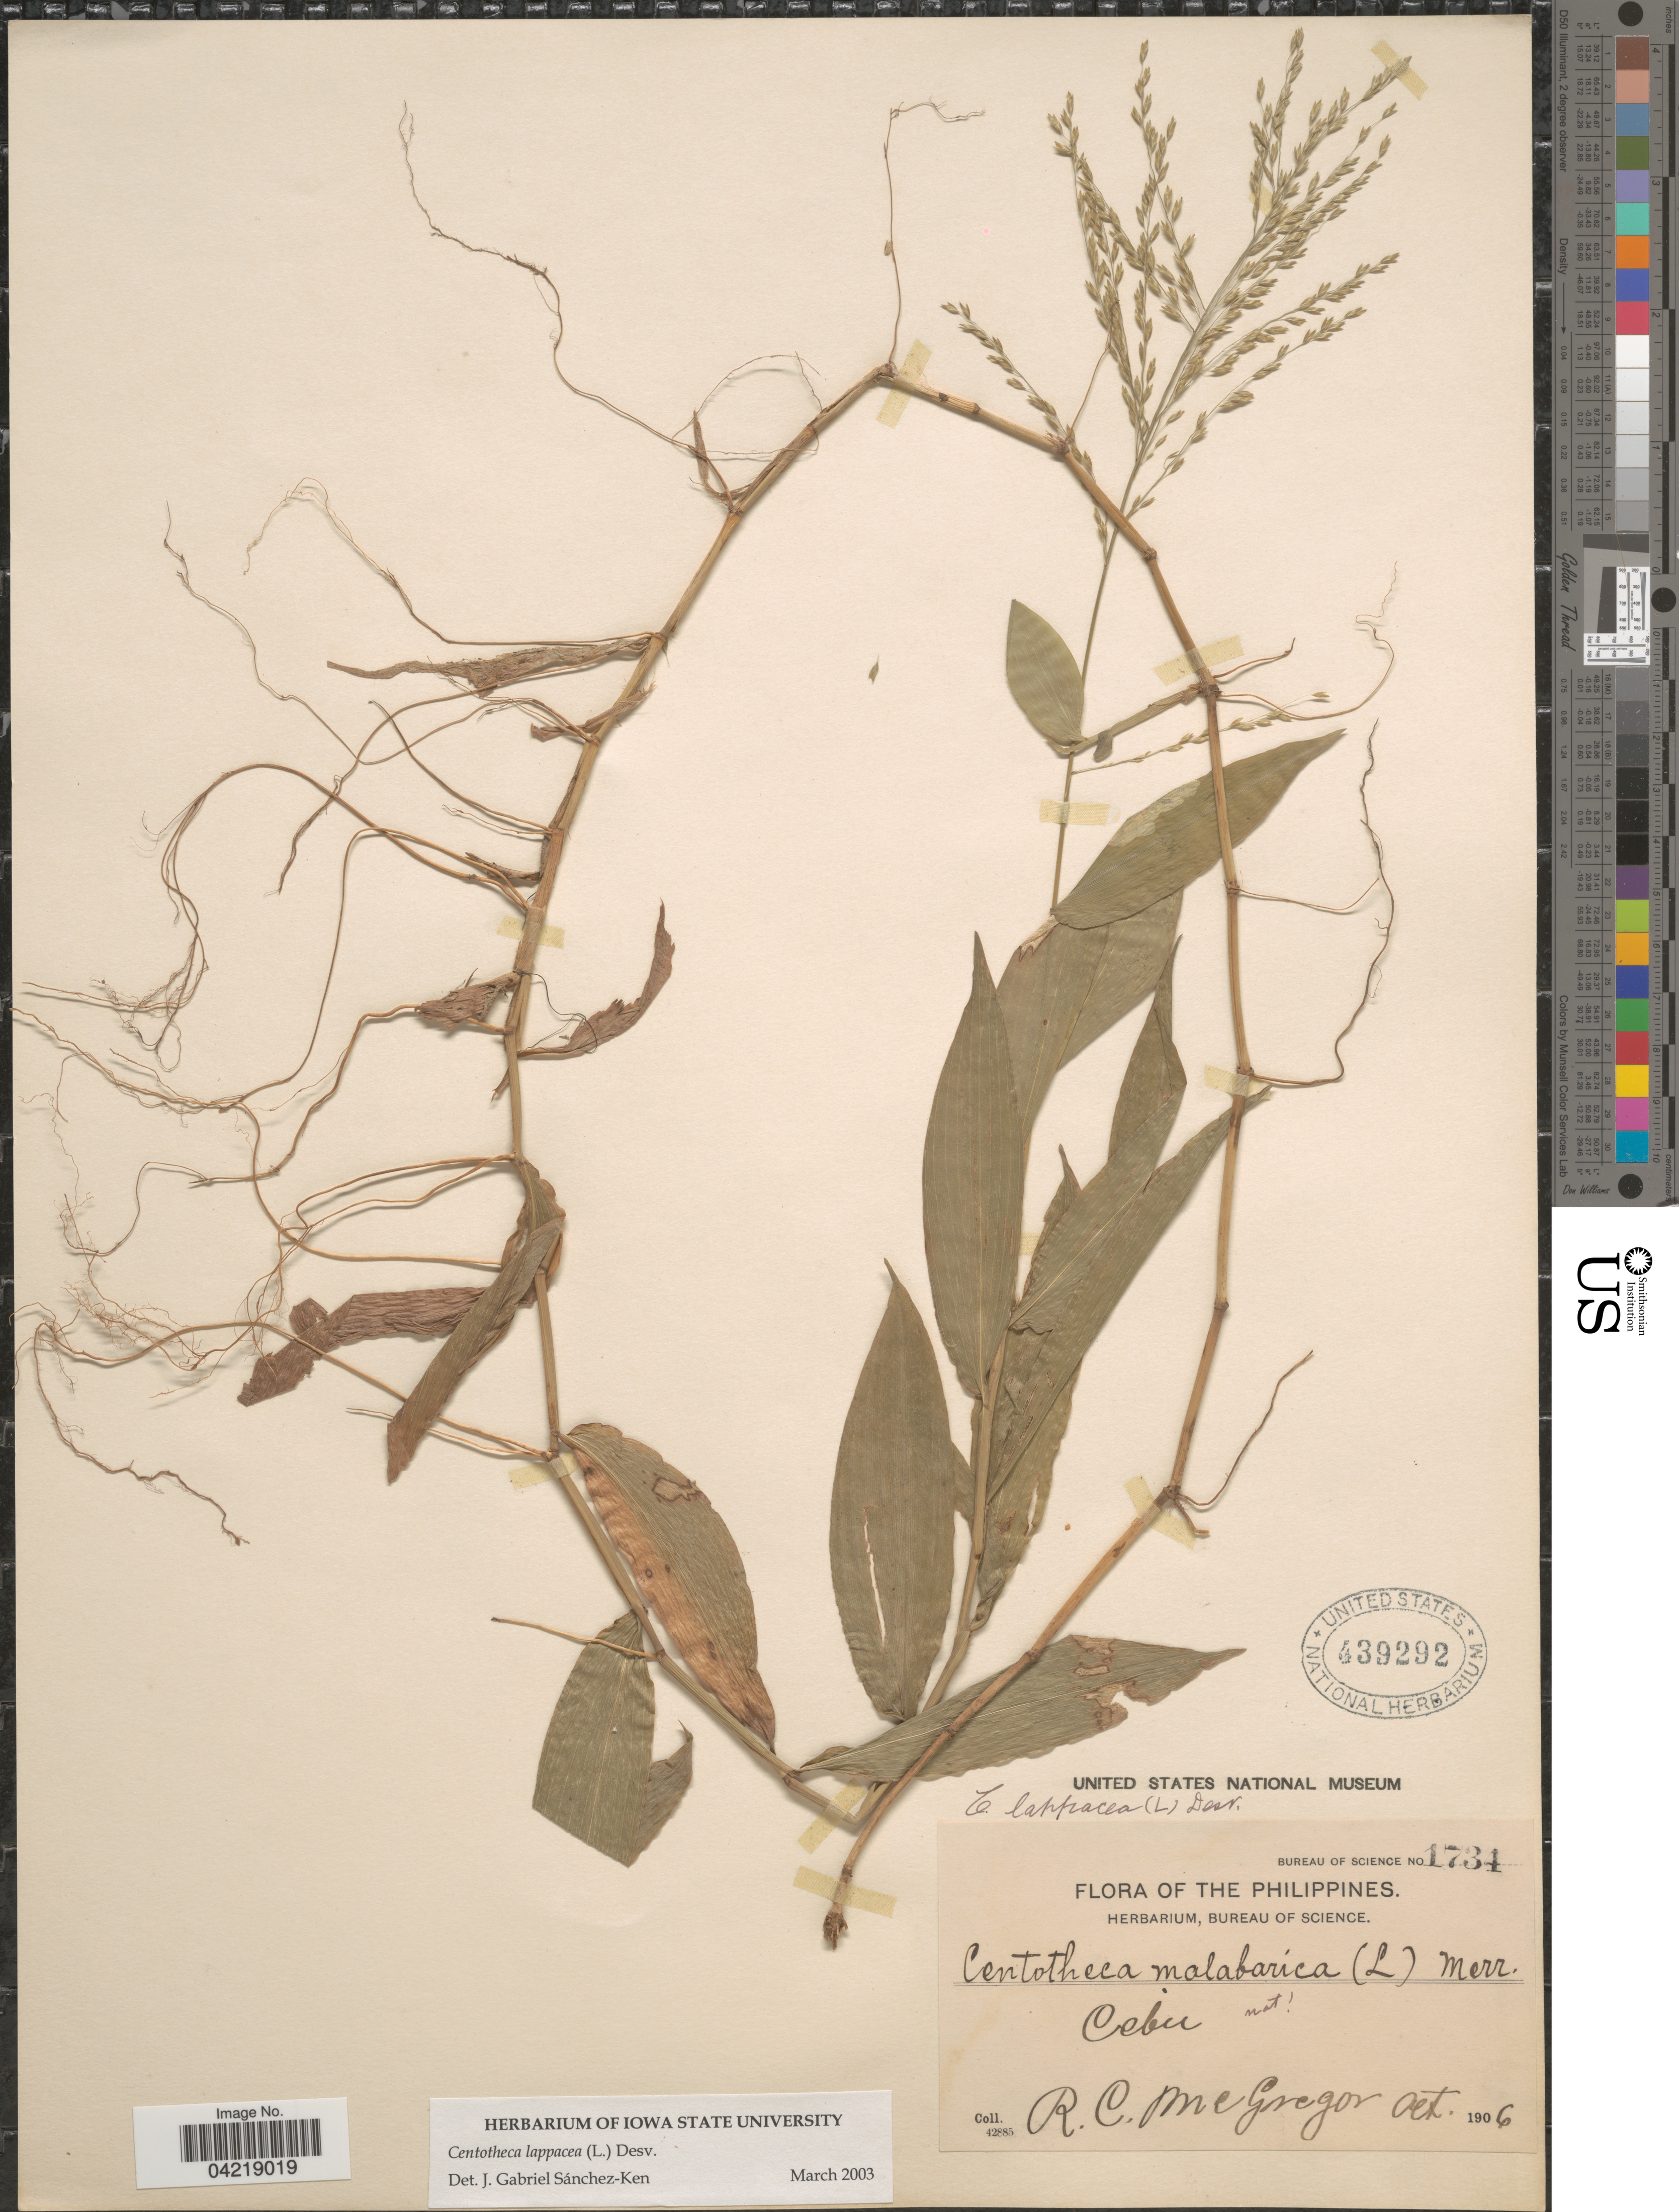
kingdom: Plantae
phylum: Tracheophyta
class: Liliopsida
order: Poales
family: Poaceae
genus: Centotheca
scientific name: Centotheca lappacea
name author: (L.) Desv.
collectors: R. C. McGregor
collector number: Bureau of Science 1734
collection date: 1906-10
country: Philippines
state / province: Central Visayas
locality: Cebu.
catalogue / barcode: US 439292